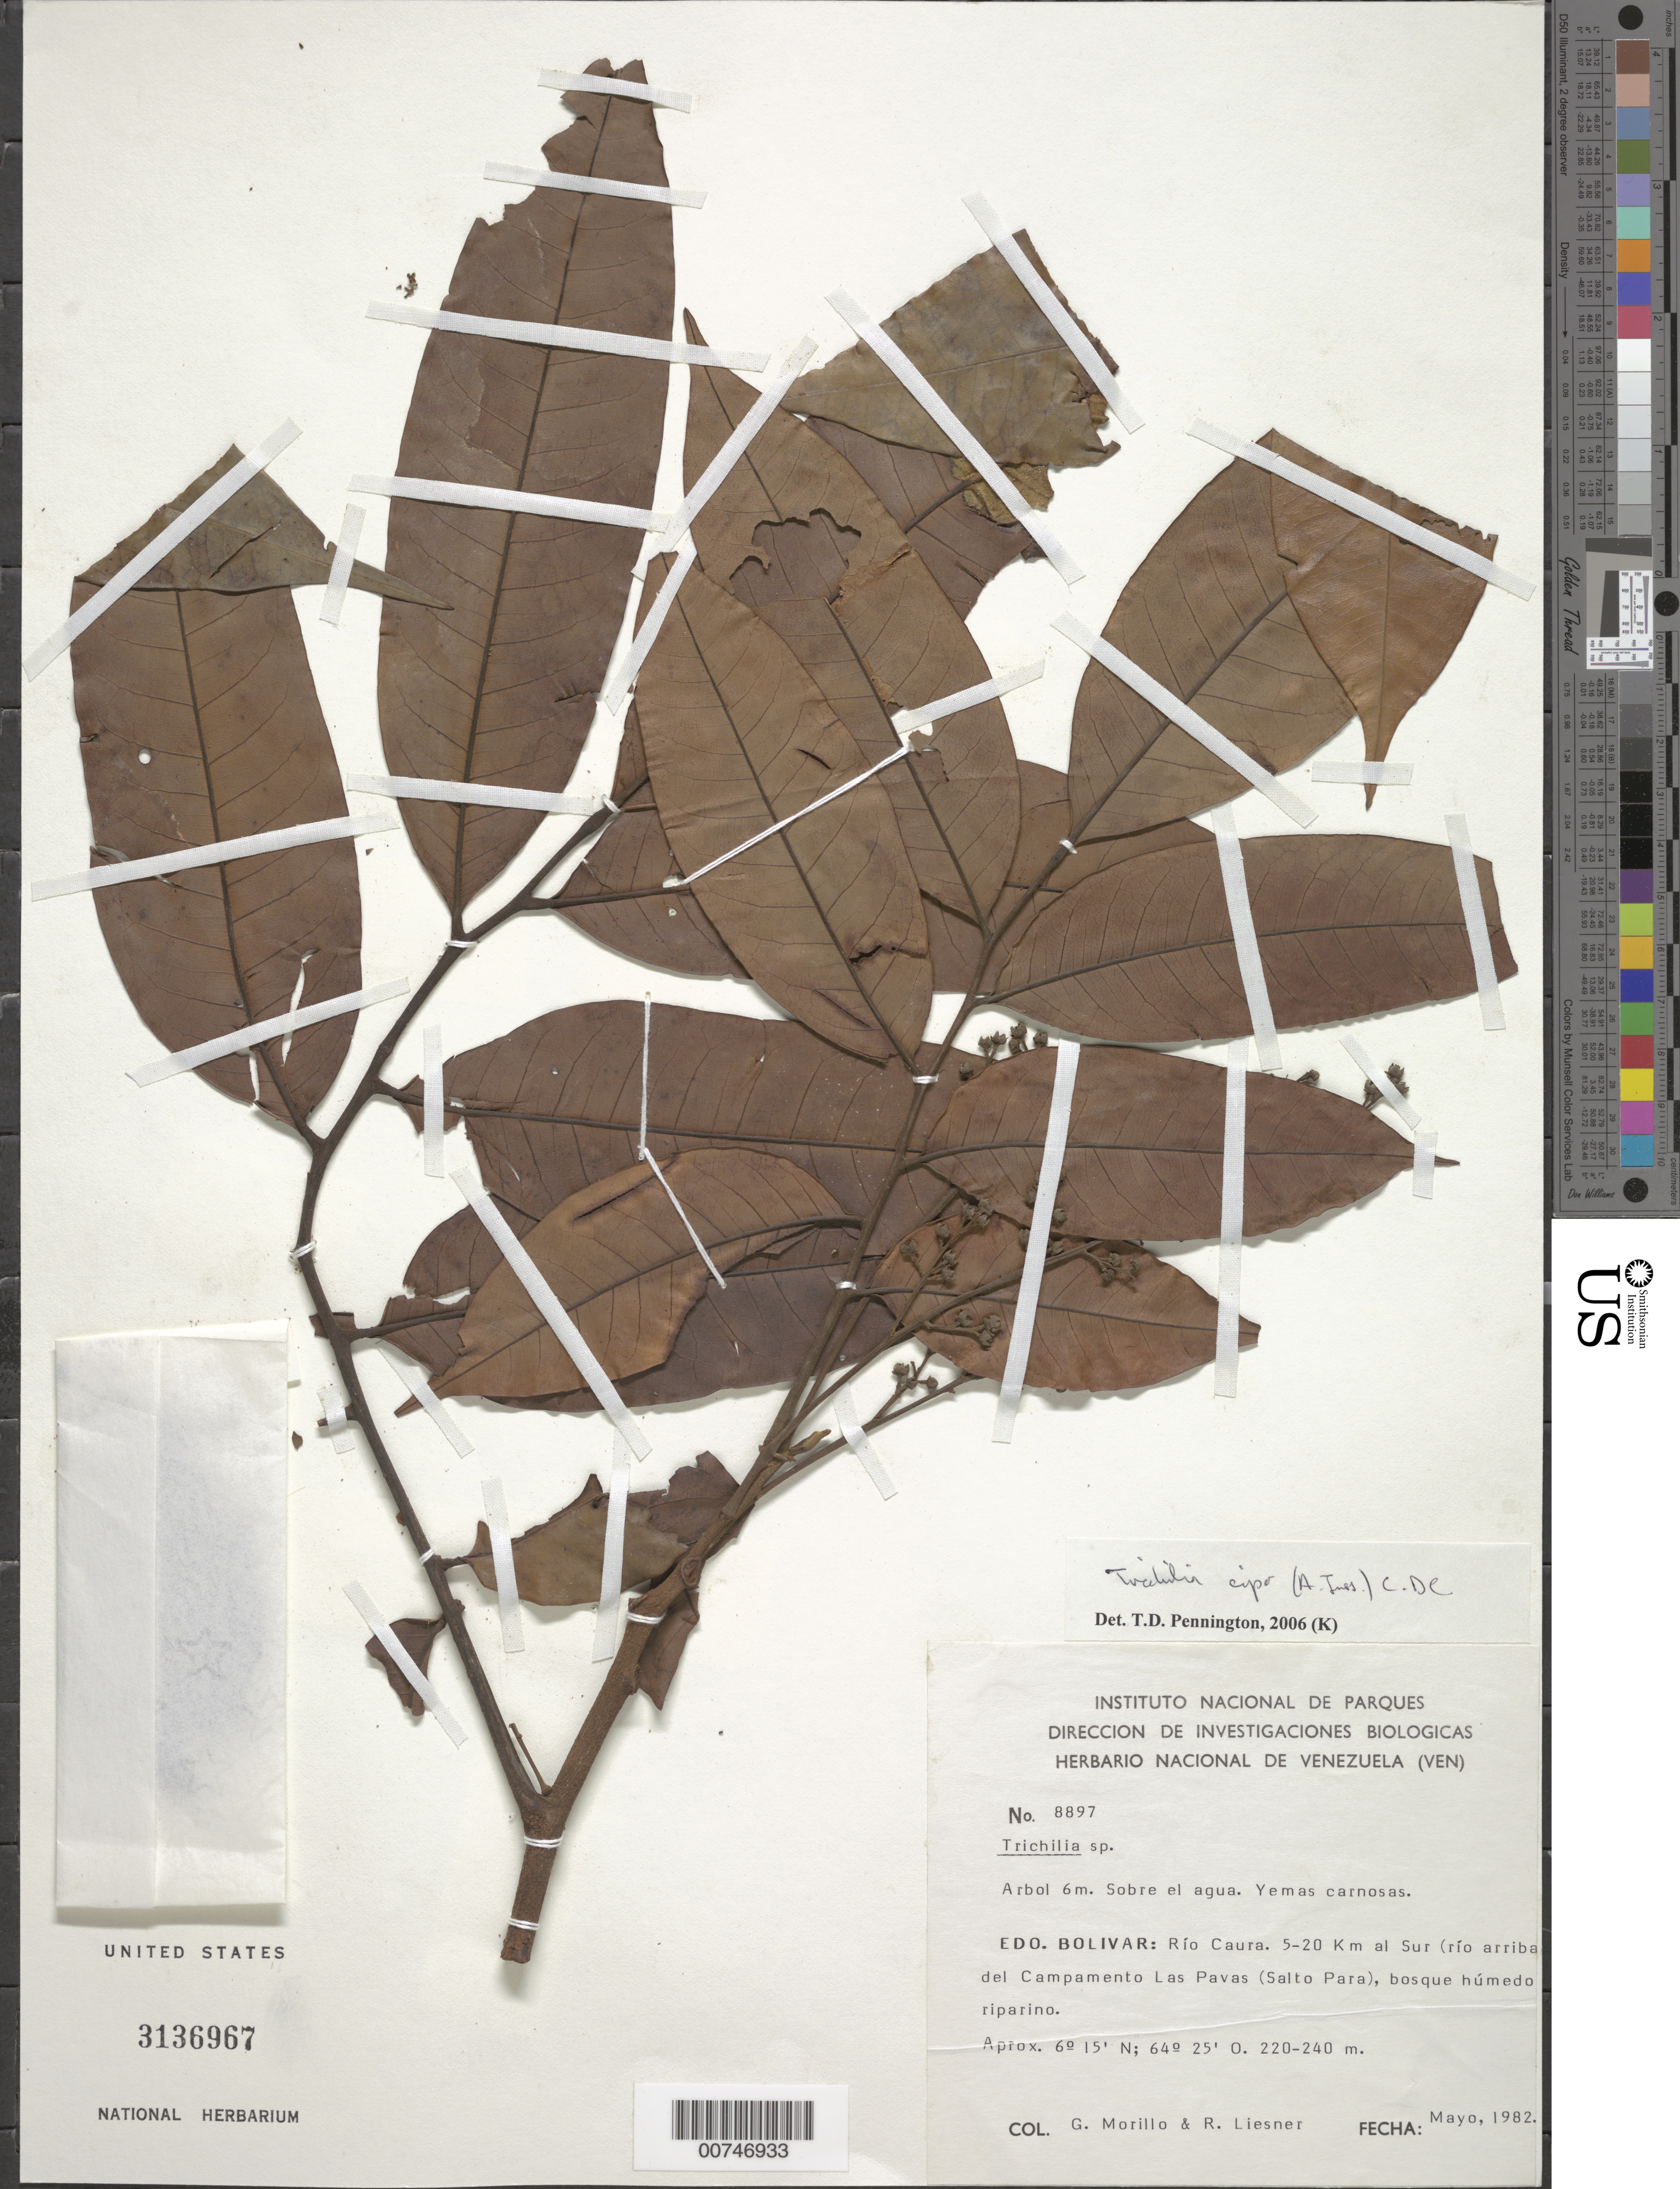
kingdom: Plantae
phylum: Tracheophyta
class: Magnoliopsida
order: Sapindales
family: Meliaceae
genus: Trichilia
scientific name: Trichilia cipo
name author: (A. Juss.) C. DC.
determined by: Pennington, T. D., (K)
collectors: G. Morillo & R. L. Liesner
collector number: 8897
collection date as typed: May-82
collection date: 1982-05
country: Venezuela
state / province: Bolívar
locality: Río Caura, 5-20 km Sur (río arriba) del Campamento Las Pavas (Salto Para)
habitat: Wet riparian forest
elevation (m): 220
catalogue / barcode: US 3136967